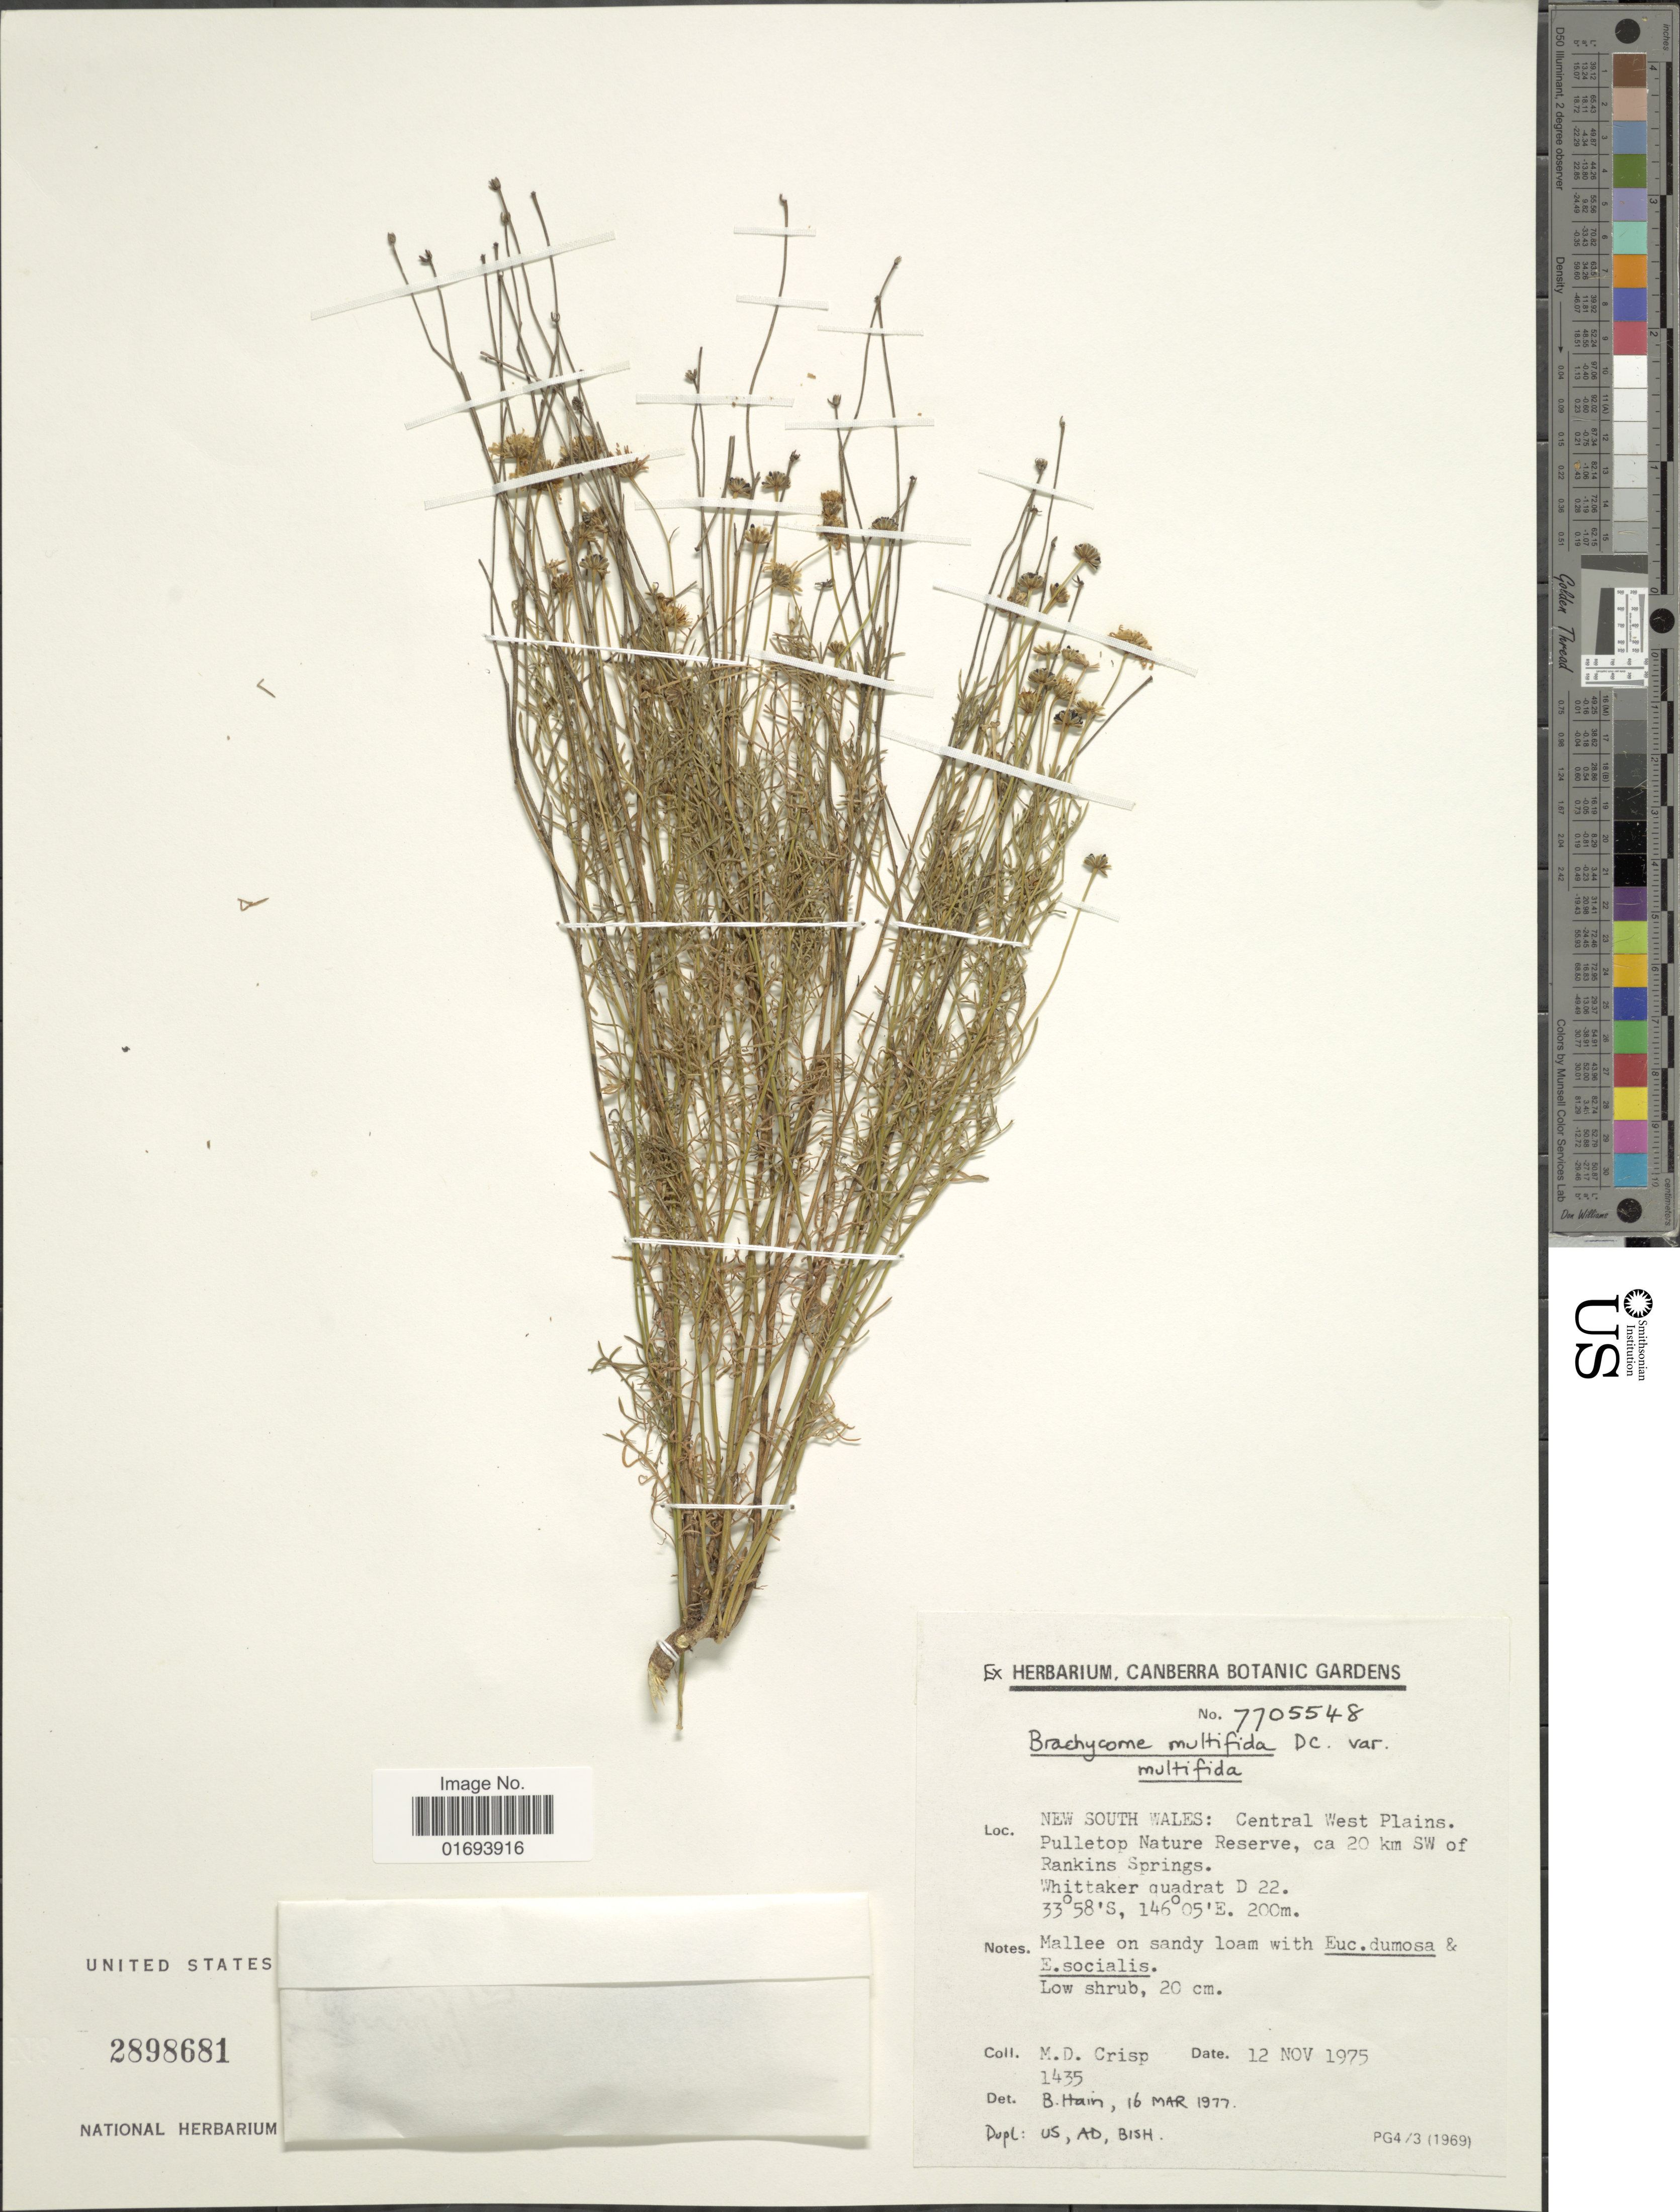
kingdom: Plantae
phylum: Tracheophyta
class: Magnoliopsida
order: Asterales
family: Asteraceae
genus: Brachyscome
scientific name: Brachyscome multifida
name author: DC.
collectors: M. Crisp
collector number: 1435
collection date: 1975-11-12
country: Australia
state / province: New South Wales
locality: New South Wales: Central West Plains. Pulletop Nature Reserve, ca. 20 km SW of Rankins Springs. Whittaker quadrat D 22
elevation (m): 200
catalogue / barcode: US 2898681